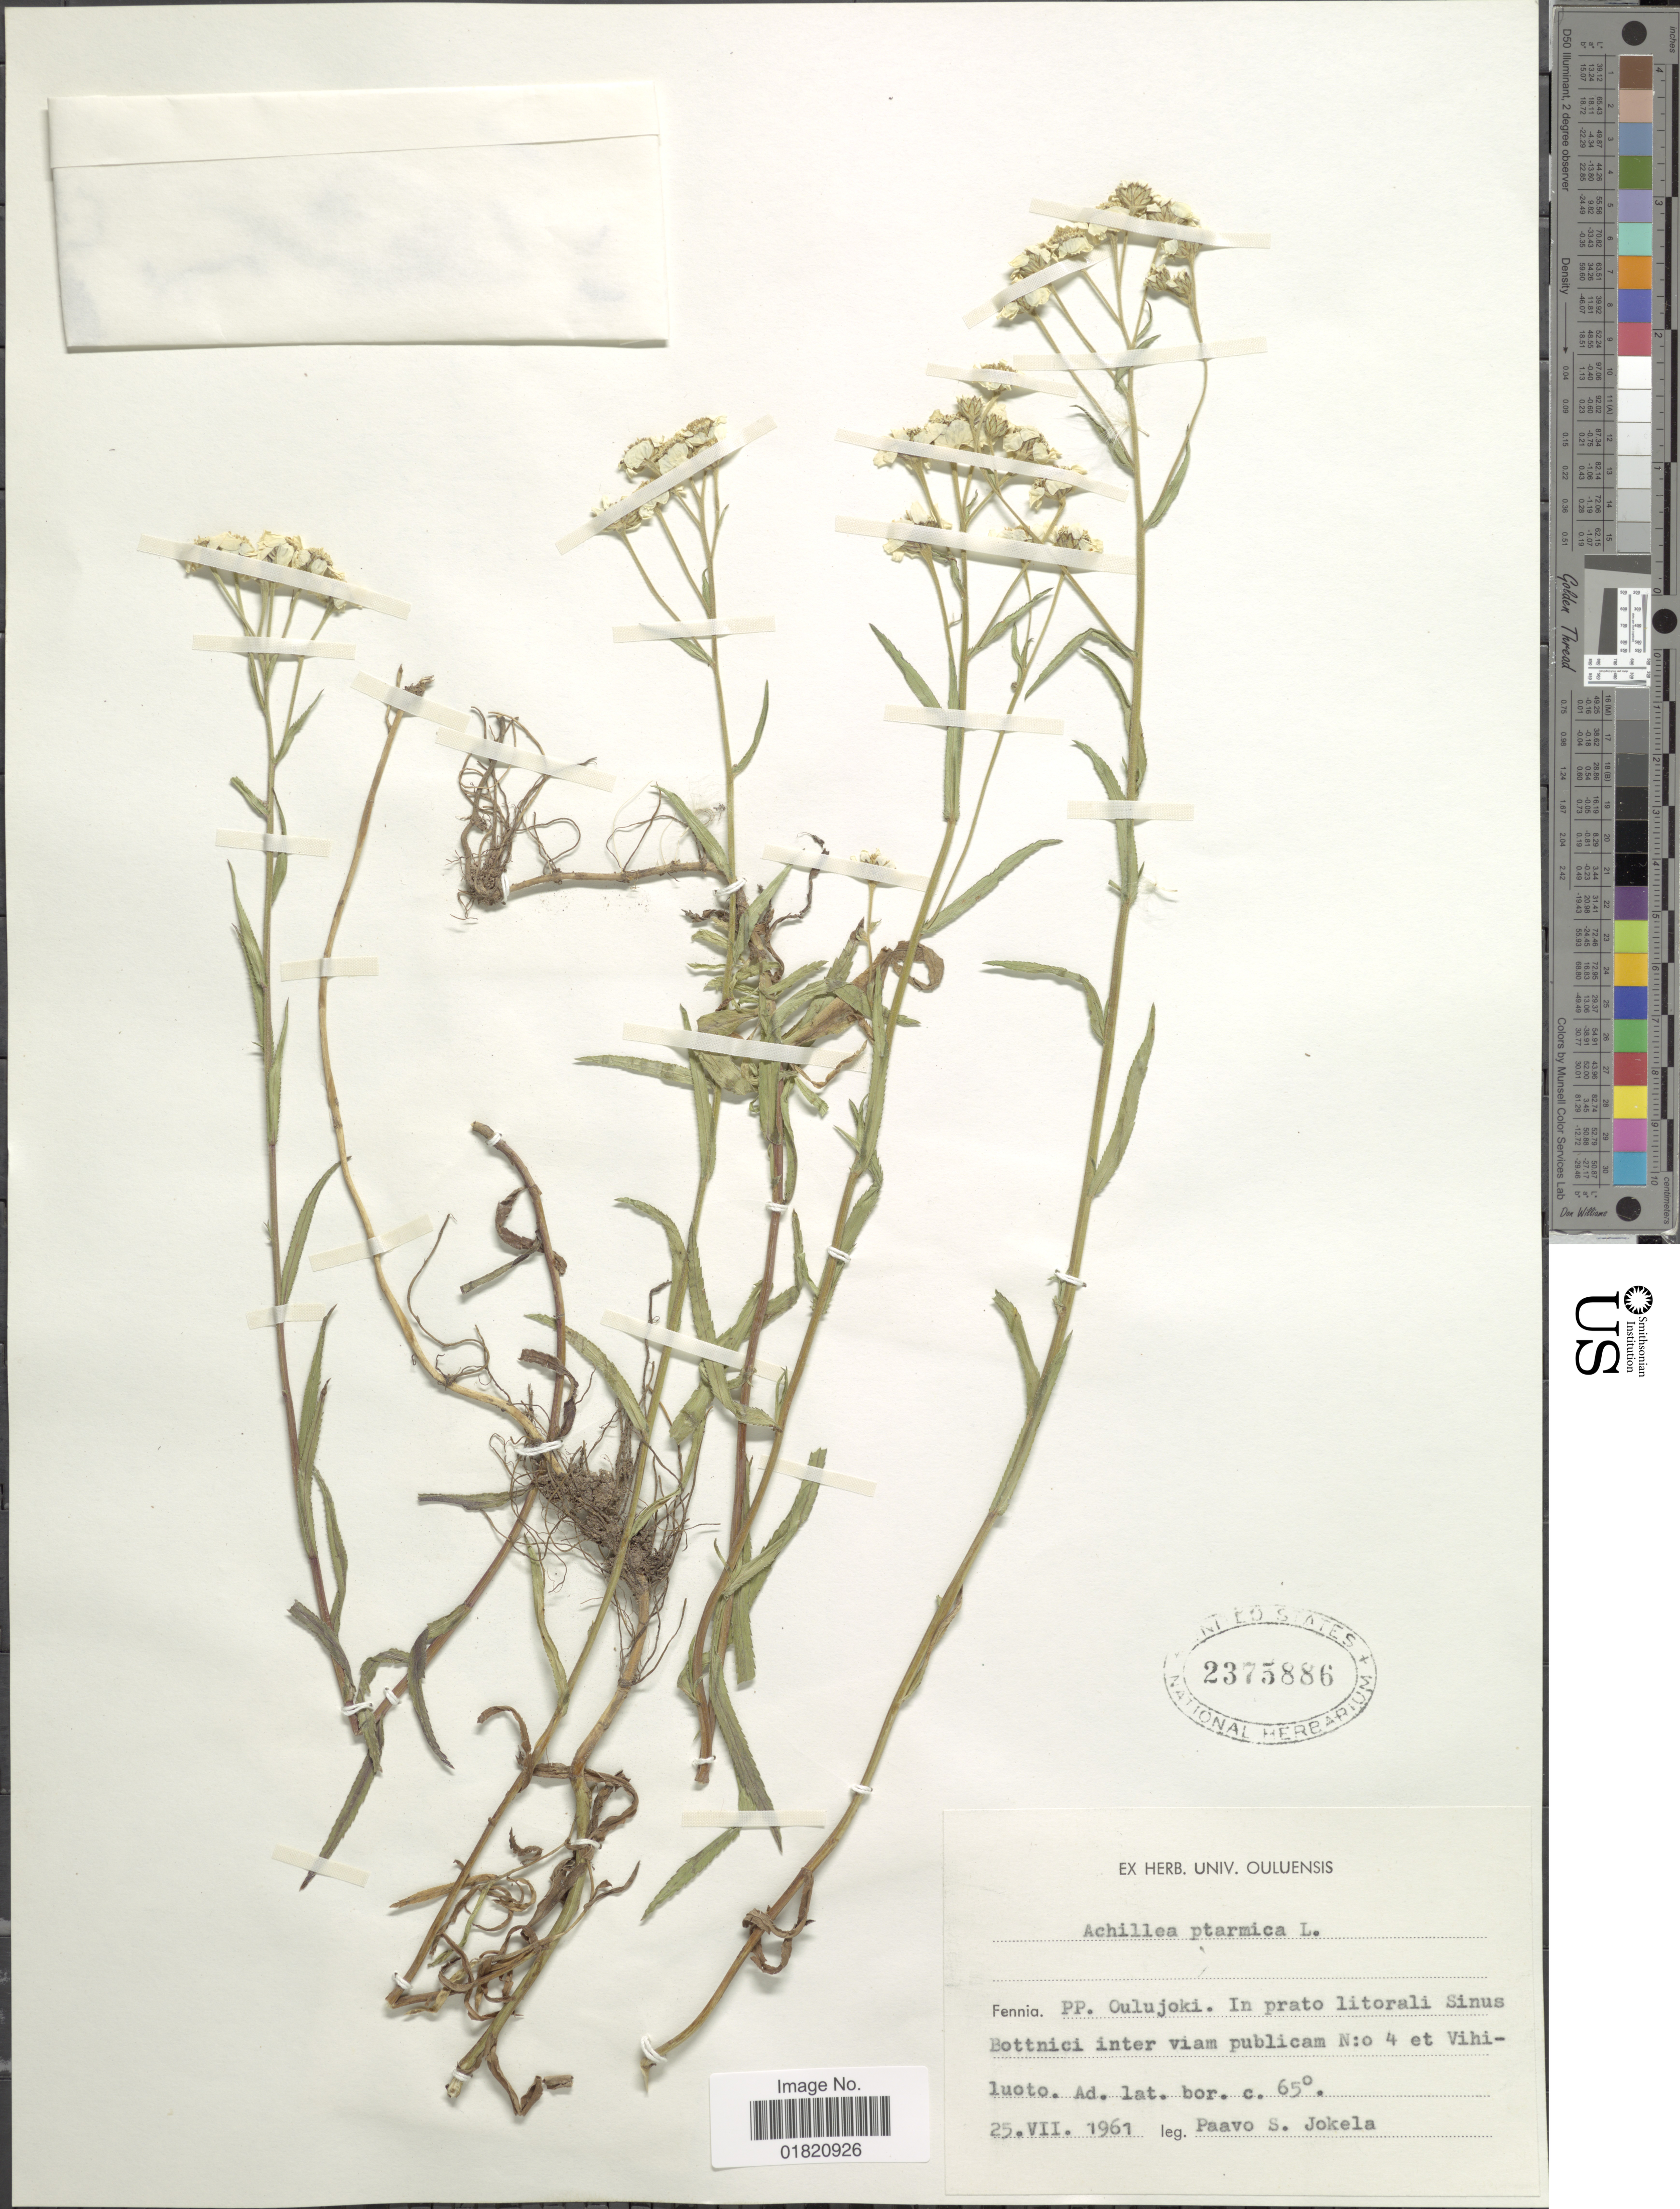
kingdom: Plantae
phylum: Tracheophyta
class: Magnoliopsida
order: Asterales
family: Asteraceae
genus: Achillea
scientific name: Achillea ptarmica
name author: L.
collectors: P. Jokela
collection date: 1961-07-25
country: Finland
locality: PP. Oulujoki. In prato litorali Sinus Bottnici inter viam publicam N:0 4 et Vihiluoto. Ad. lat. bor. c. 65°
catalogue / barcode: US 2375886